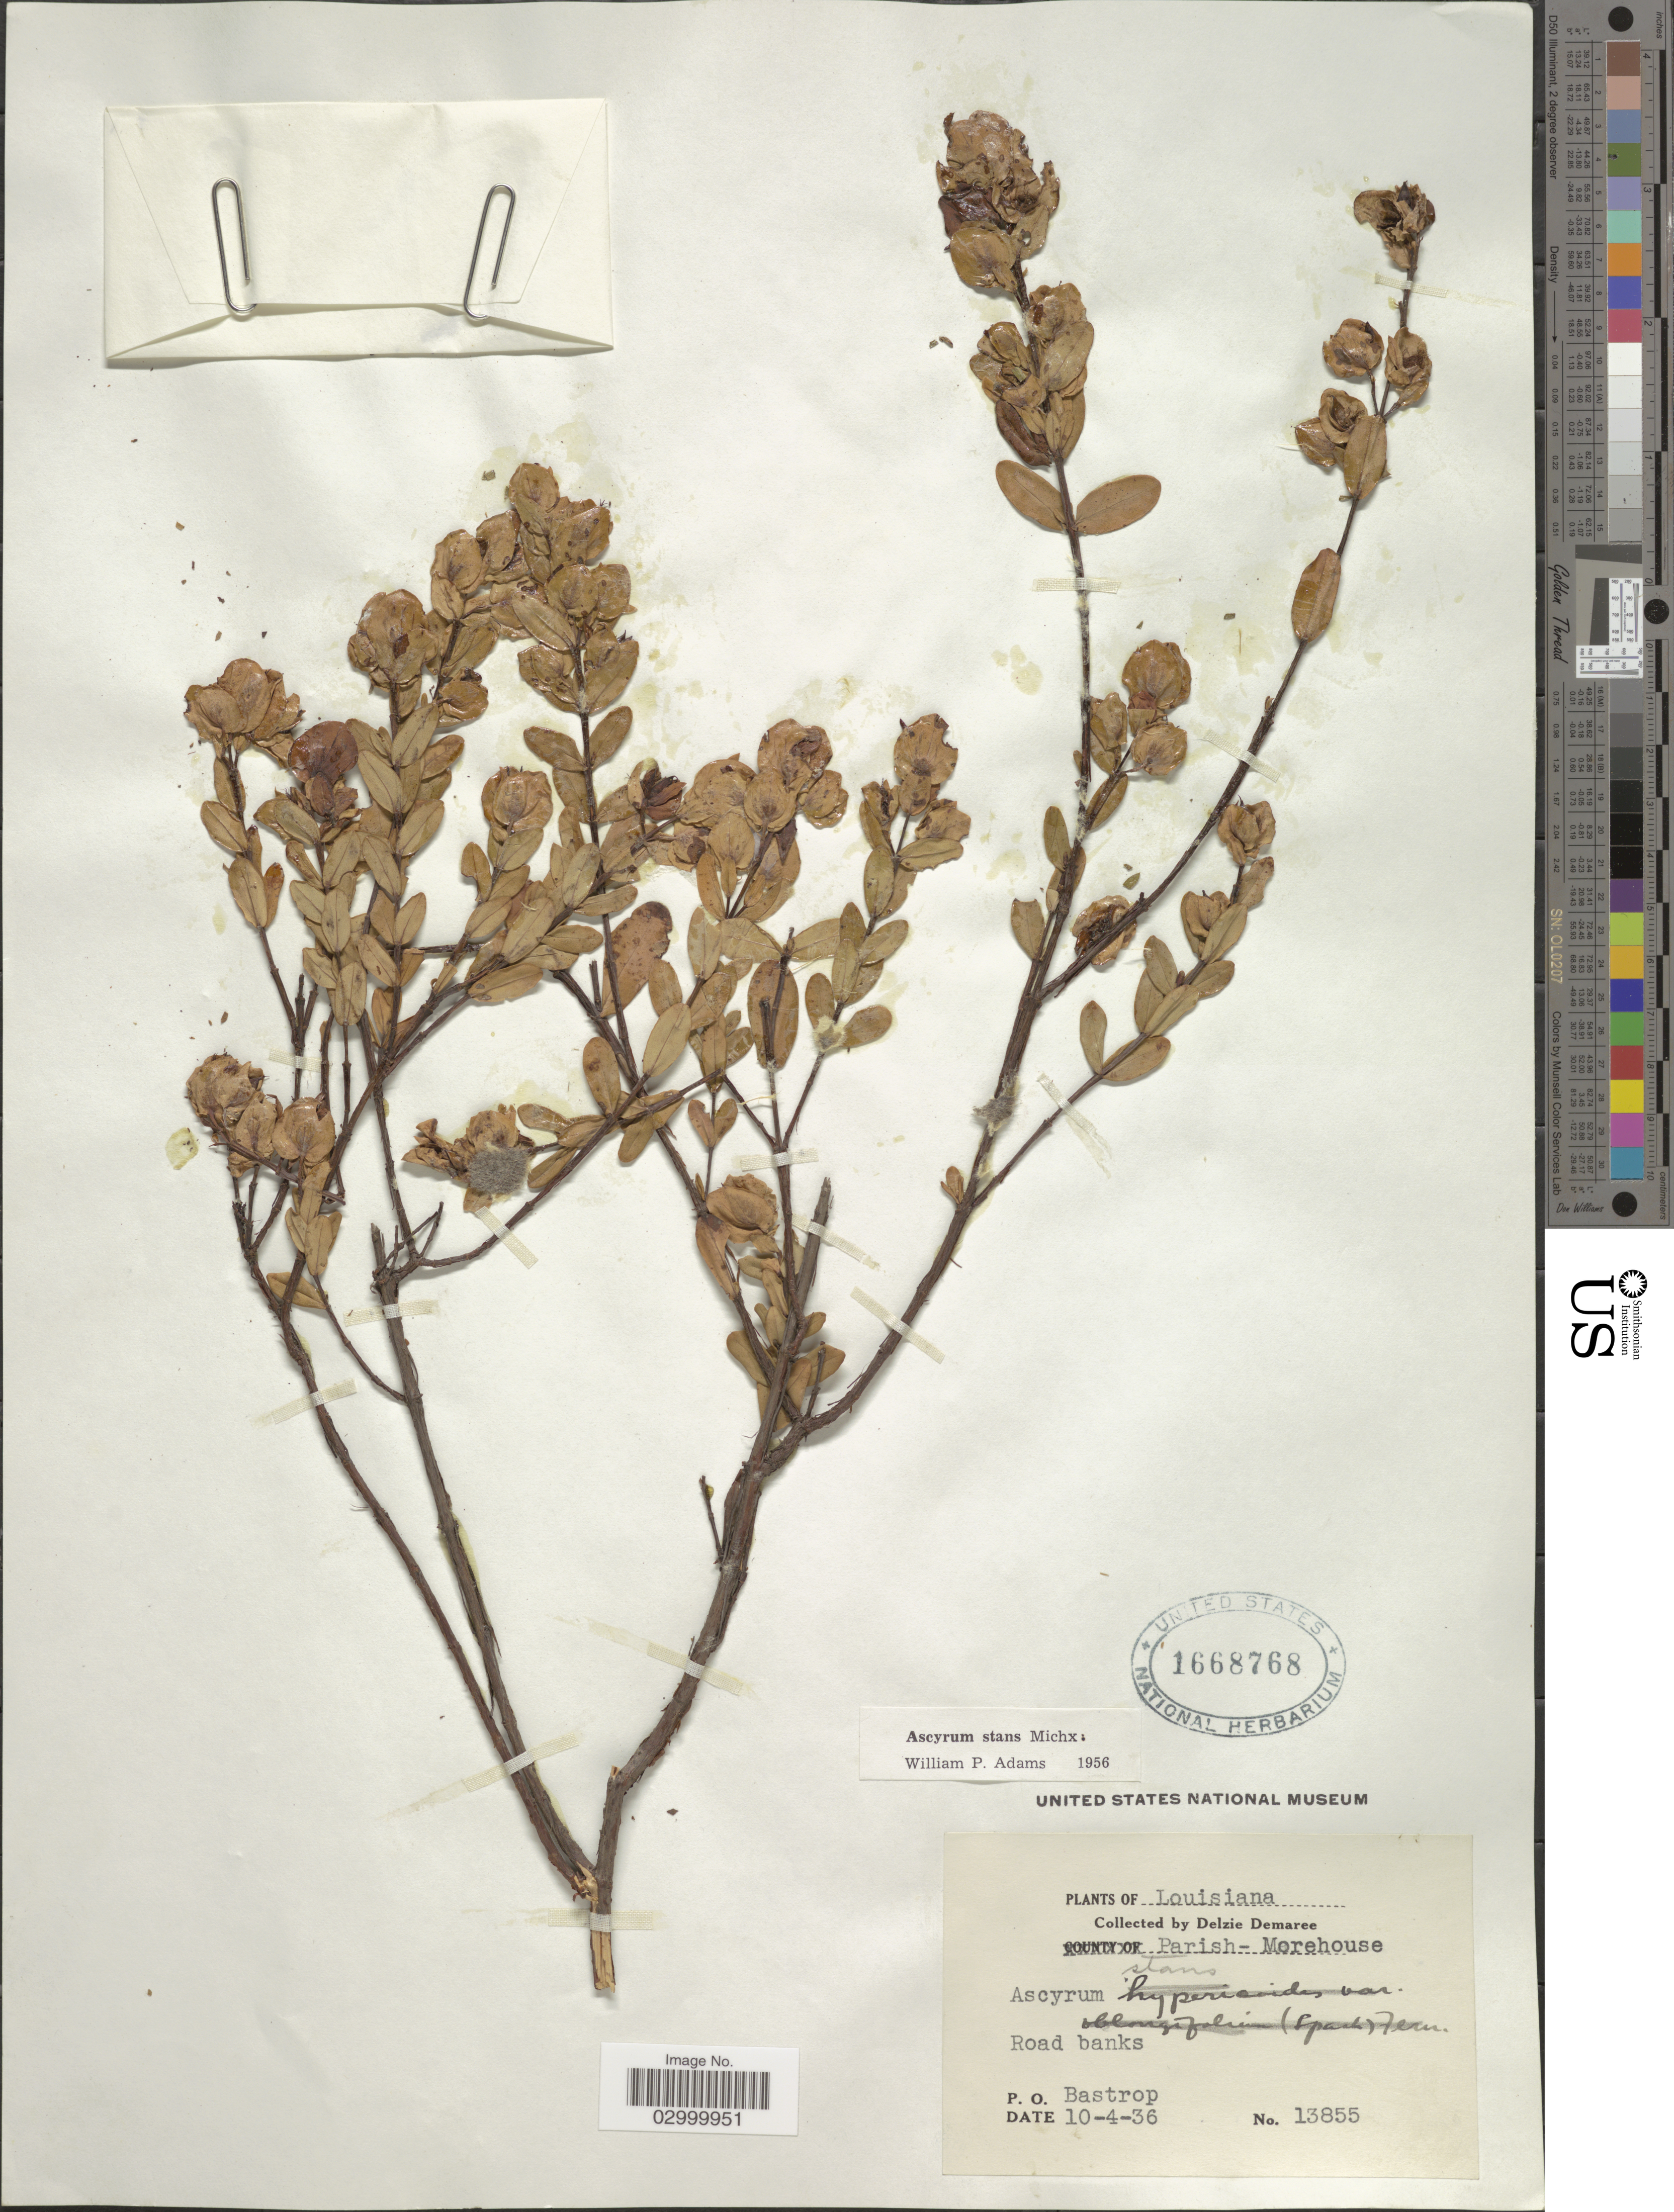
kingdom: Plantae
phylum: Tracheophyta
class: Magnoliopsida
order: Malpighiales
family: Hypericaceae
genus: Hypericum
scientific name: Hypericum crux-andreae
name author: (L.) Crantz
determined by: Strong, Mark T., (BOT), Smithsonian Institution - National Museum of Natural History (UNITED STATES)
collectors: D. Demaree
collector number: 13855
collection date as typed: Transcribed d/m/y: 4/10/36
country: United States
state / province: Louisiana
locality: Parish-Morehouse. Road banks. P.O. Bastrop.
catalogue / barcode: US 1668768